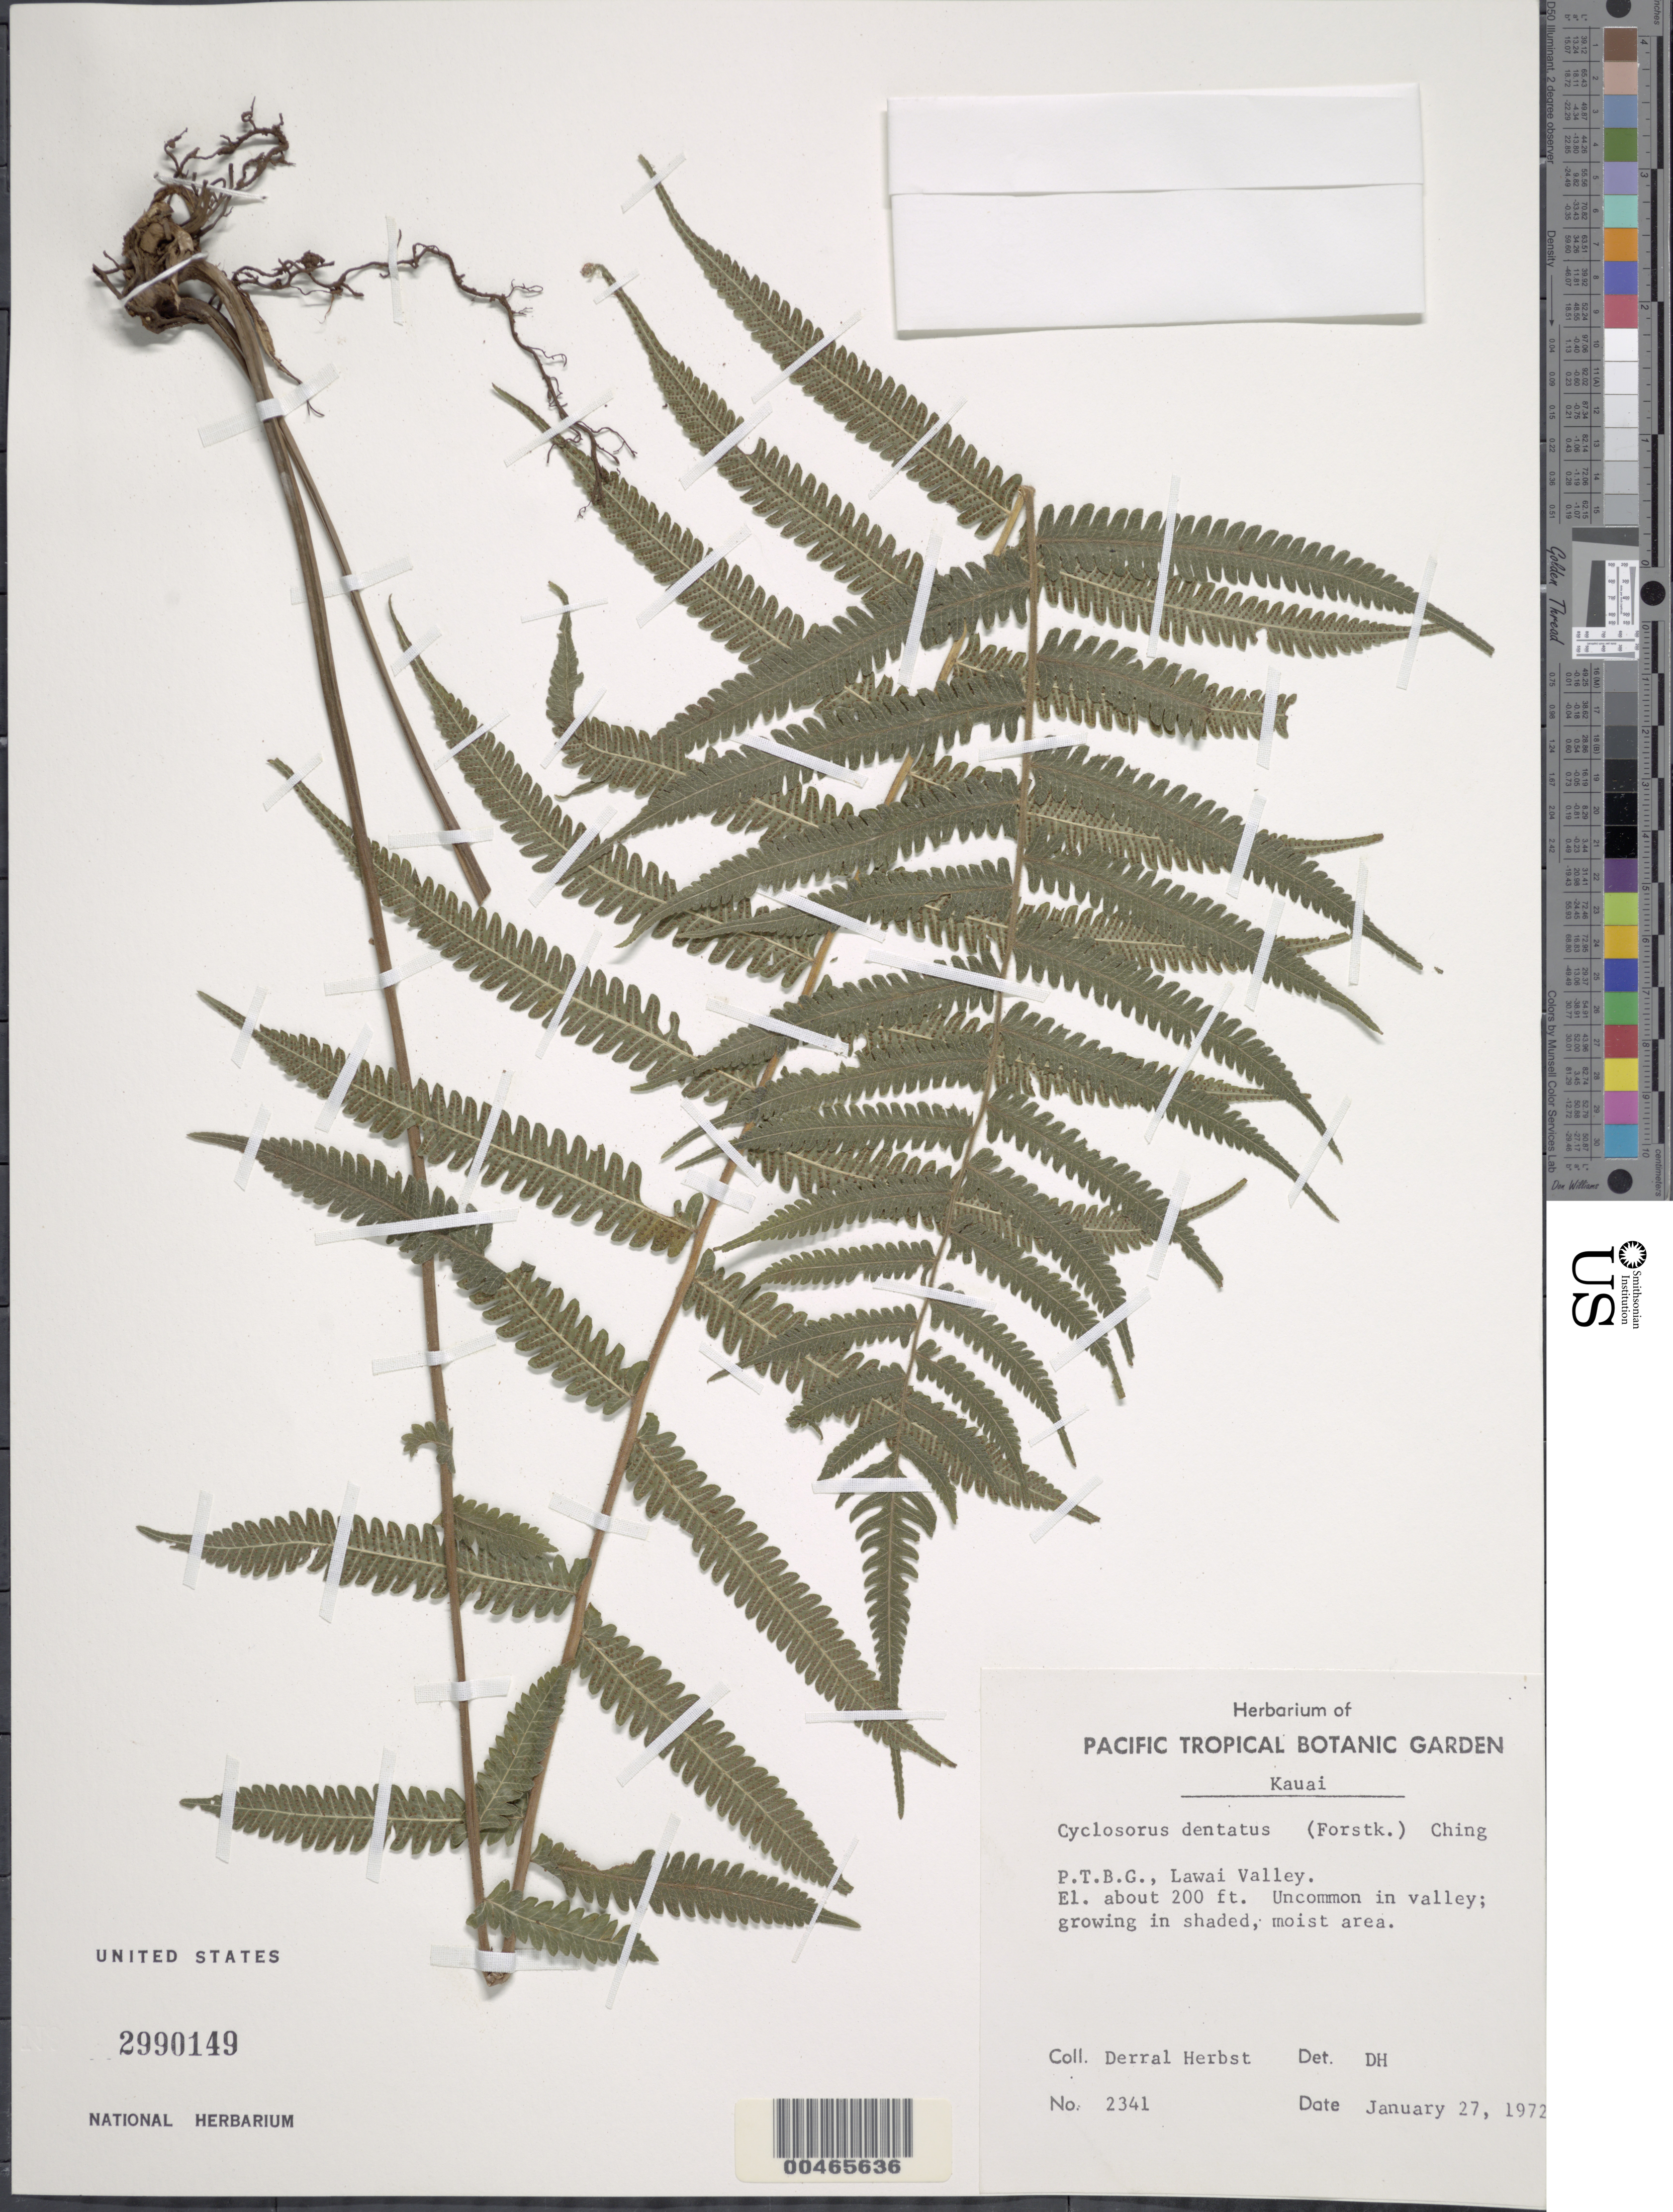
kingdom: Plantae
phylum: Tracheophyta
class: Polypodiopsida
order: Polypodiales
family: Thelypteridaceae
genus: Christella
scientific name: Christella dentata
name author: (Forssk.) Brownsey & Jermy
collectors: D. R. Herbst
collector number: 2341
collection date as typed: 27 Jan 1972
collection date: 1972-01-27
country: United States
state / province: Hawaii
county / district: Kauai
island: Kaua'i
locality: P.T.B.C., Lawai Valley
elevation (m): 61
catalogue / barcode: US 2990149